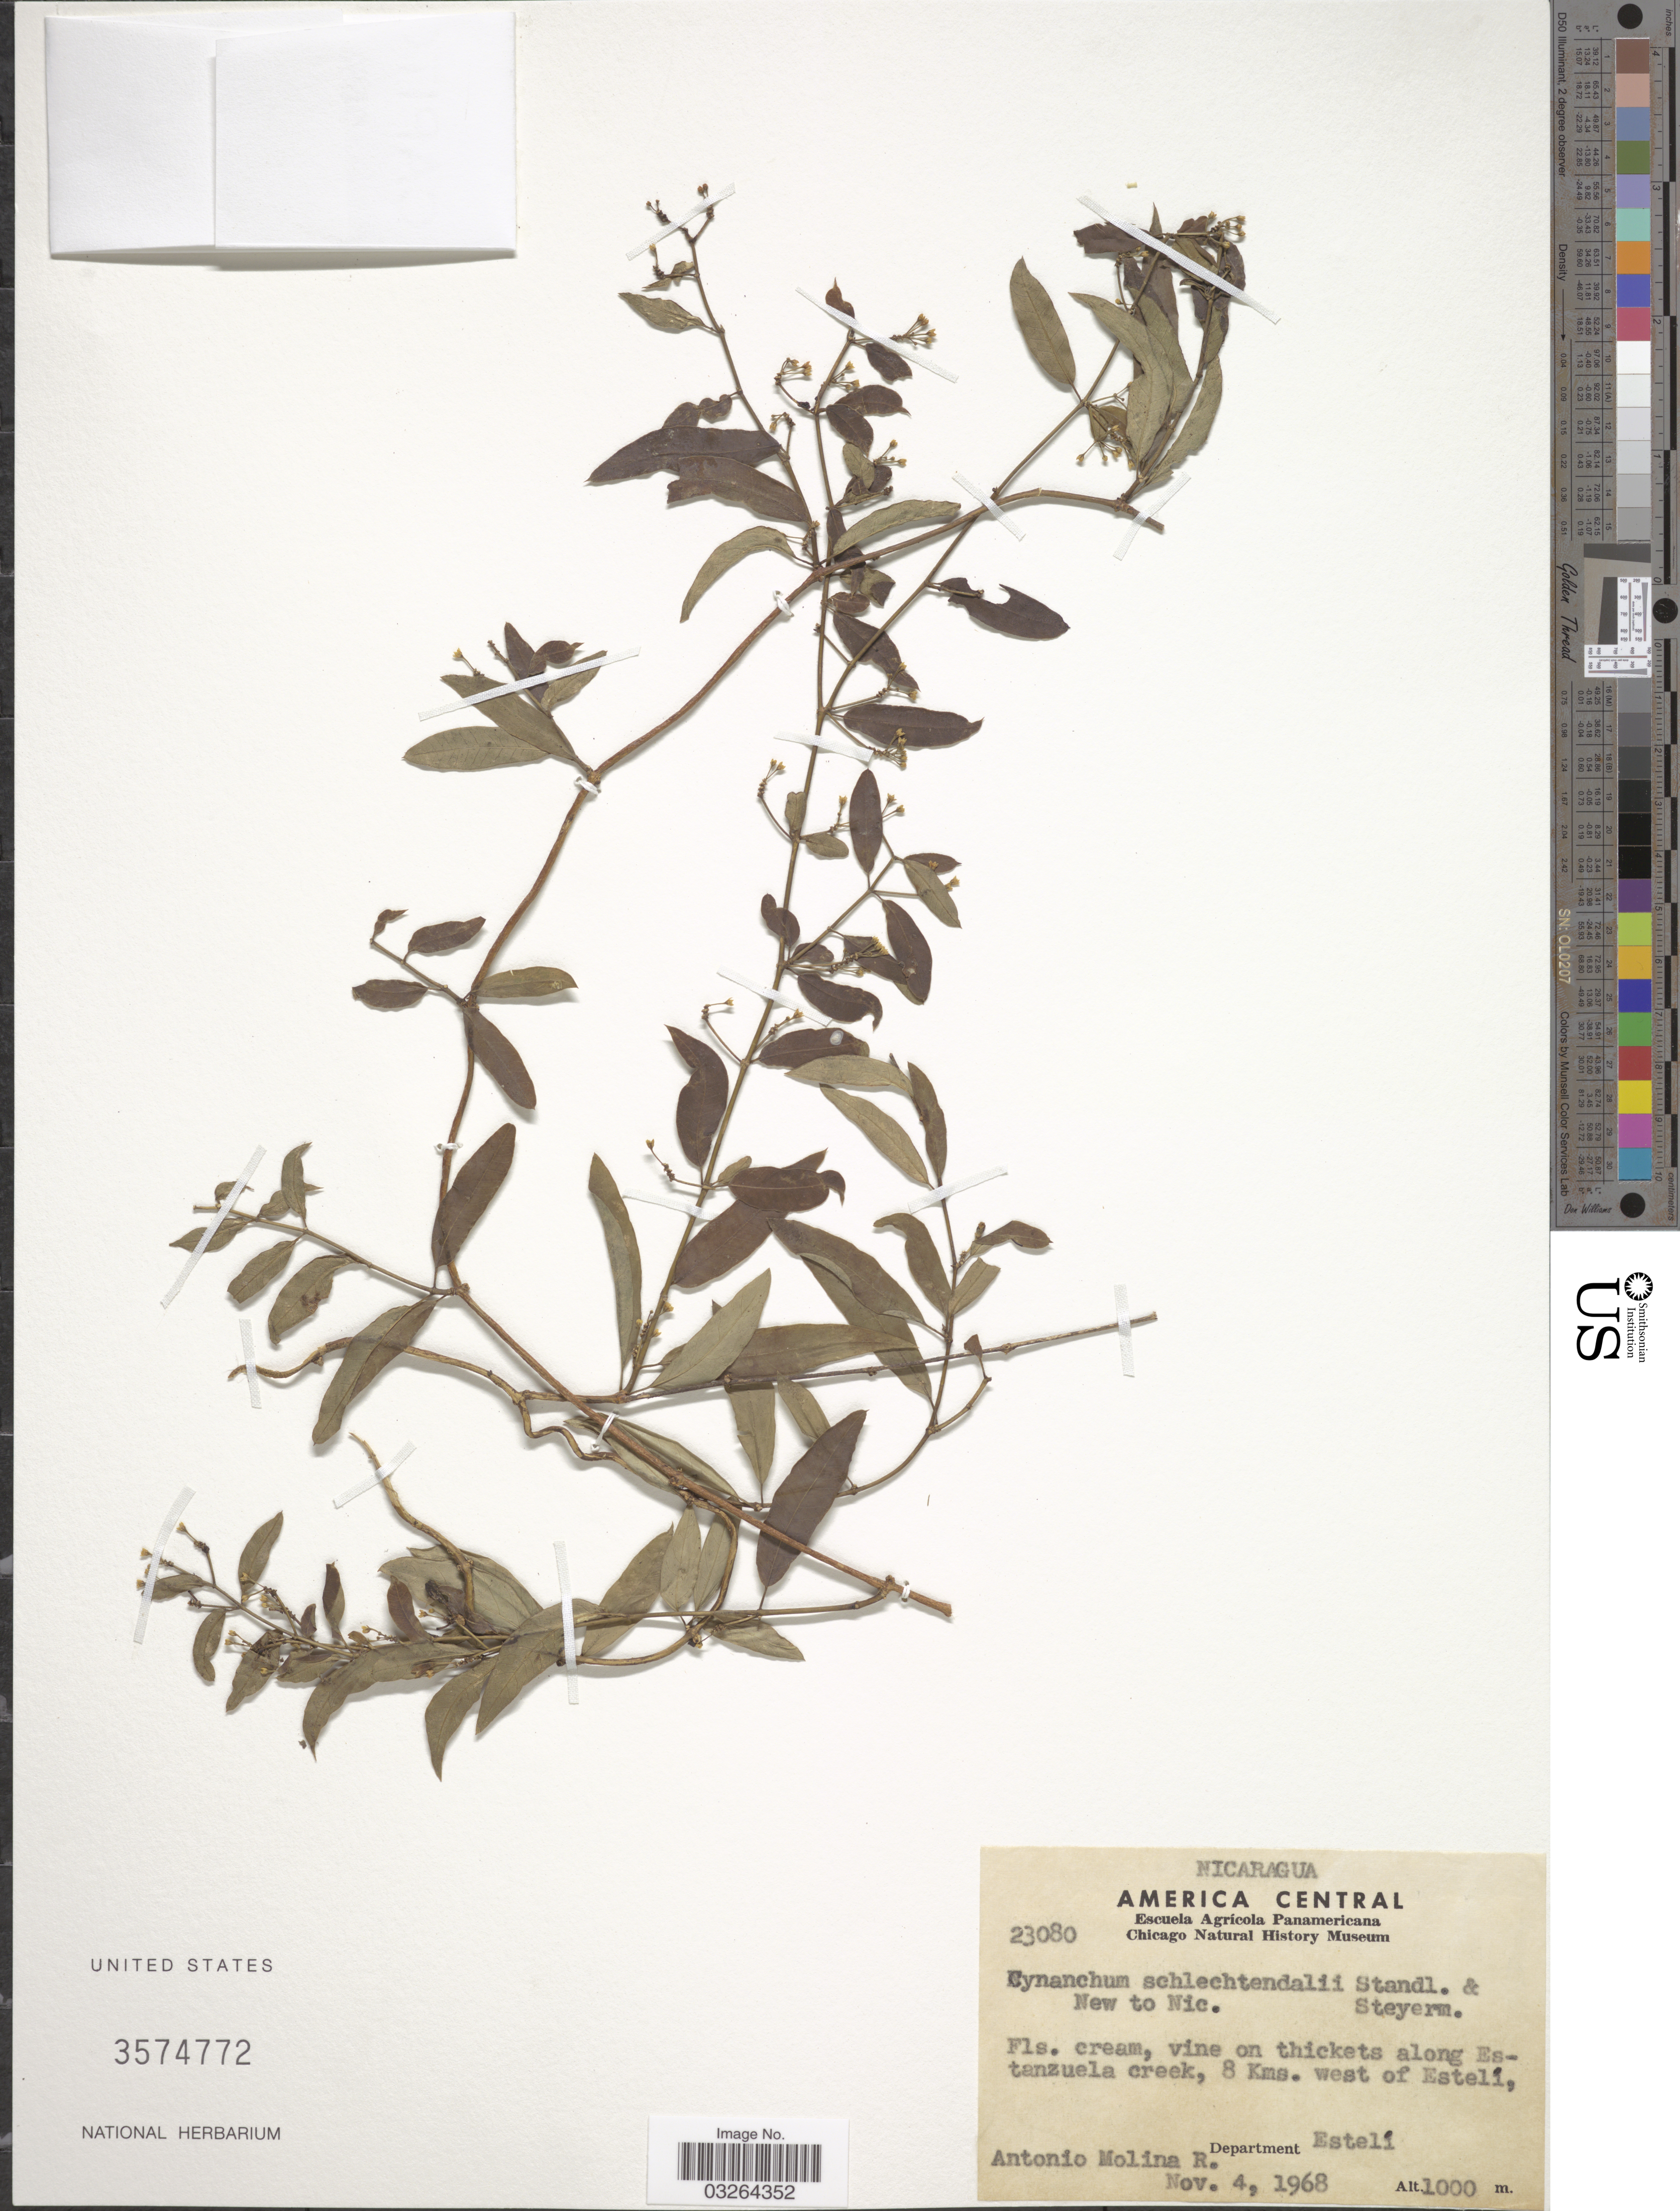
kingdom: Plantae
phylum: Tracheophyta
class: Magnoliopsida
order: Gentianales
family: Apocynaceae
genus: Cynanchum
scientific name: Cynanchum schlechtendalii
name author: (Decne.) Standl. & Steyerm.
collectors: A. Molina R.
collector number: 23080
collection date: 1968-11-04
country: Nicaragua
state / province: Esteli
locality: Vine on thickets along Estanzuela creek, 8 Kms. west of Estelí, Department Estelí.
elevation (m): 1000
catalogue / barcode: US 3574772